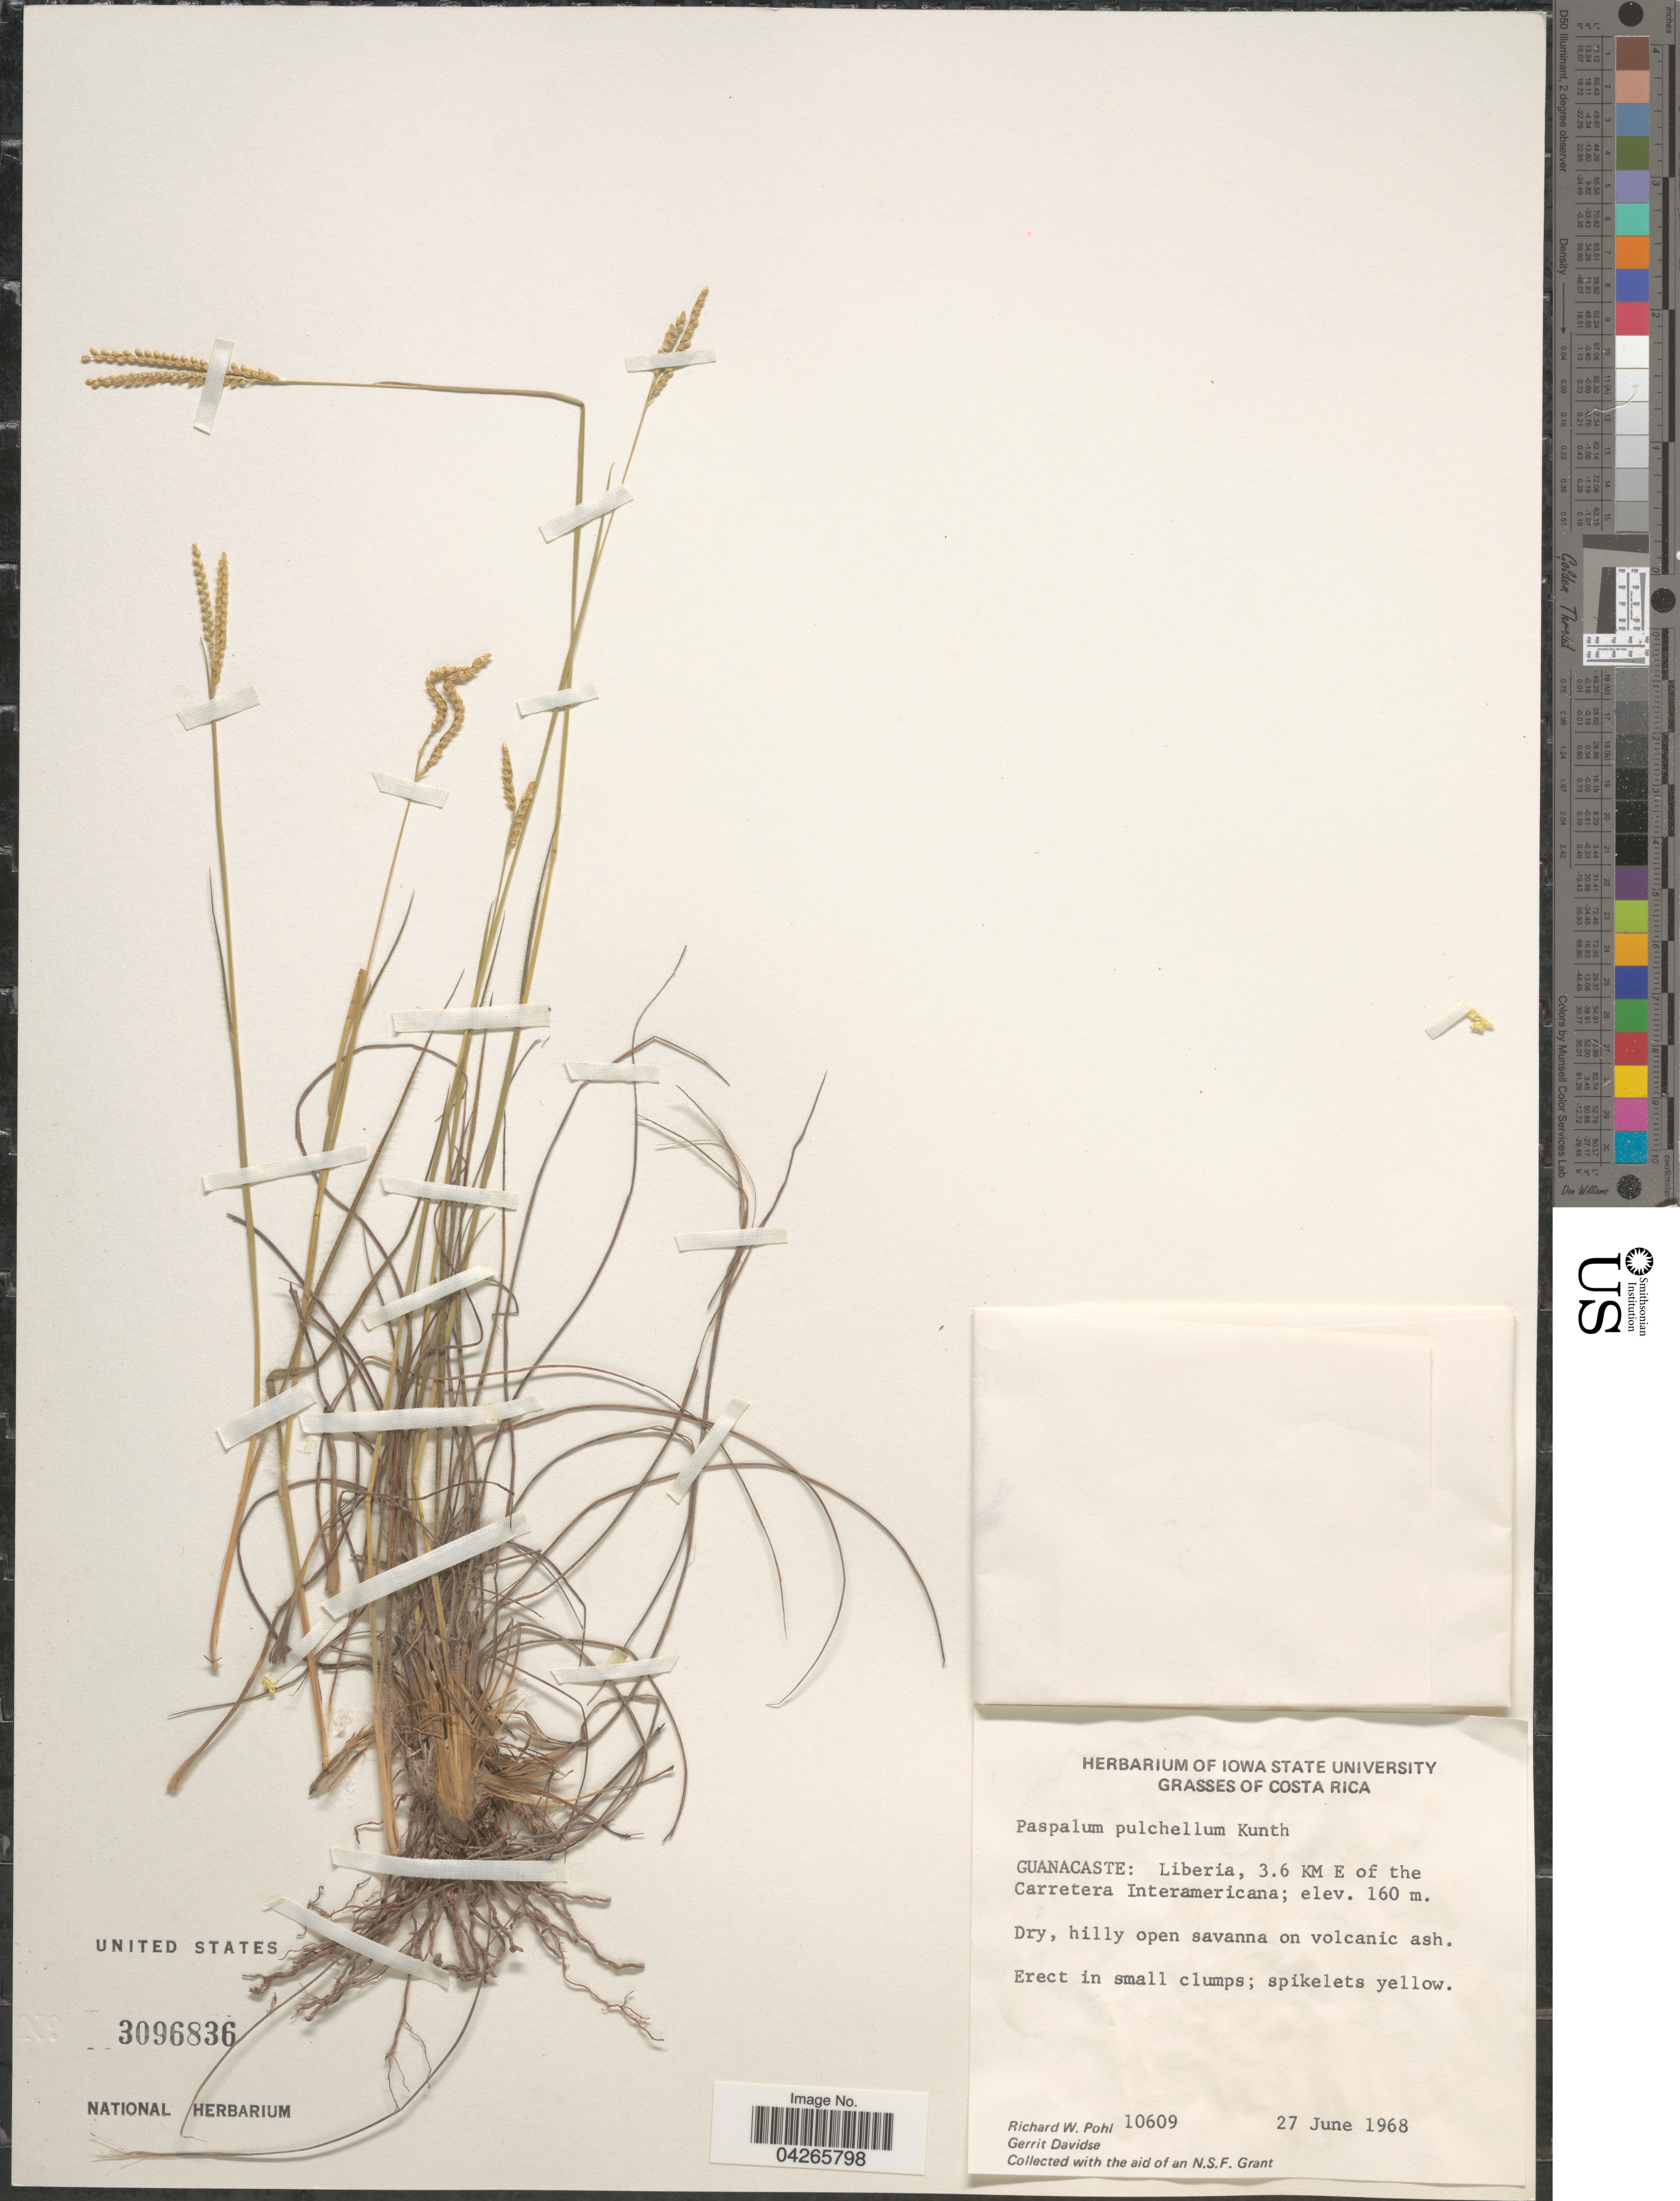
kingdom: Plantae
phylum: Tracheophyta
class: Liliopsida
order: Poales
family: Poaceae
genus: Paspalum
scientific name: Paspalum pulchellum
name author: Kunth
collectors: R. W. Pohl & G. Davidse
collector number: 10609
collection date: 1968-06-27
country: Costa Rica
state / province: Guanacaste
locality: Liberia, 3.6 KM E of the Carretera Interamericana.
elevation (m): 160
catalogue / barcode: US 3096836